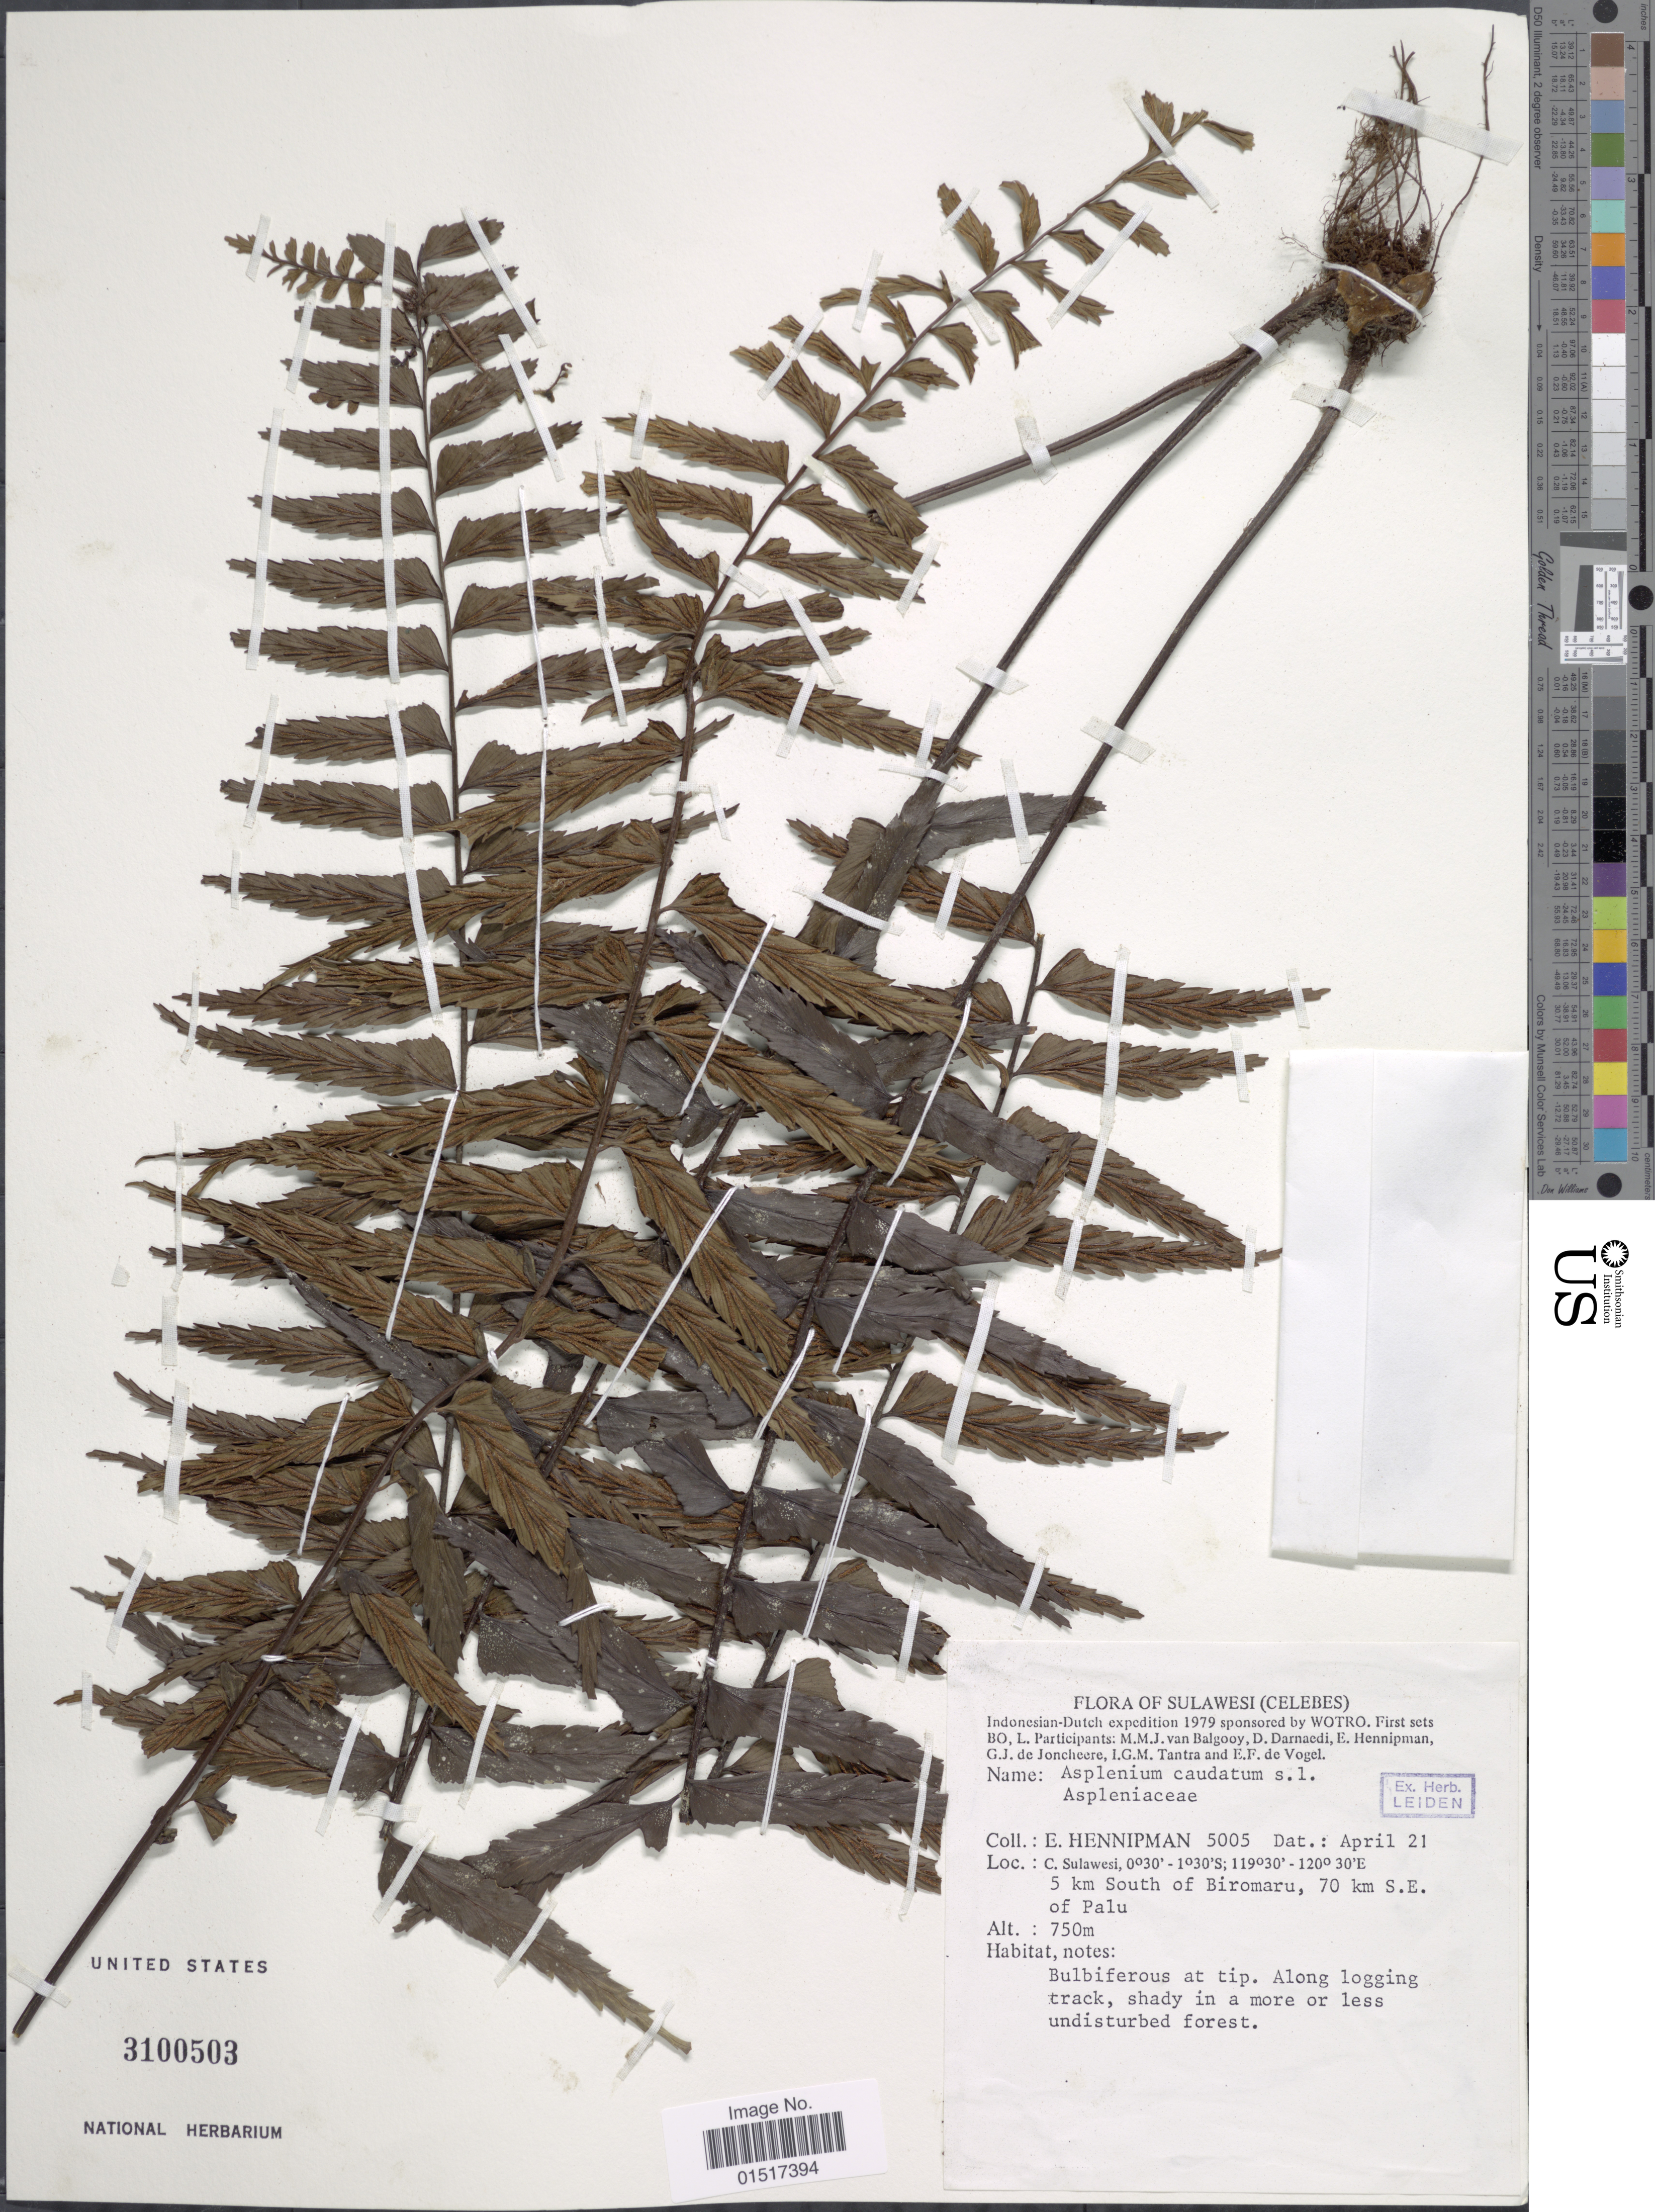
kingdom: Plantae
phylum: Tracheophyta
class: Polypodiopsida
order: Polypodiales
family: Aspleniaceae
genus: Asplenium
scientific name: Asplenium sp.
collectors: E. Hennipman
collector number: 5005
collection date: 1979-04-21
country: Indonesia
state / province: Sulawesi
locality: Sulawesi (Celebes). C. Sulawesi. 5 km South of Biromaru, 70 km S.E. of Palu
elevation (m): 750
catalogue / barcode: US 3100503